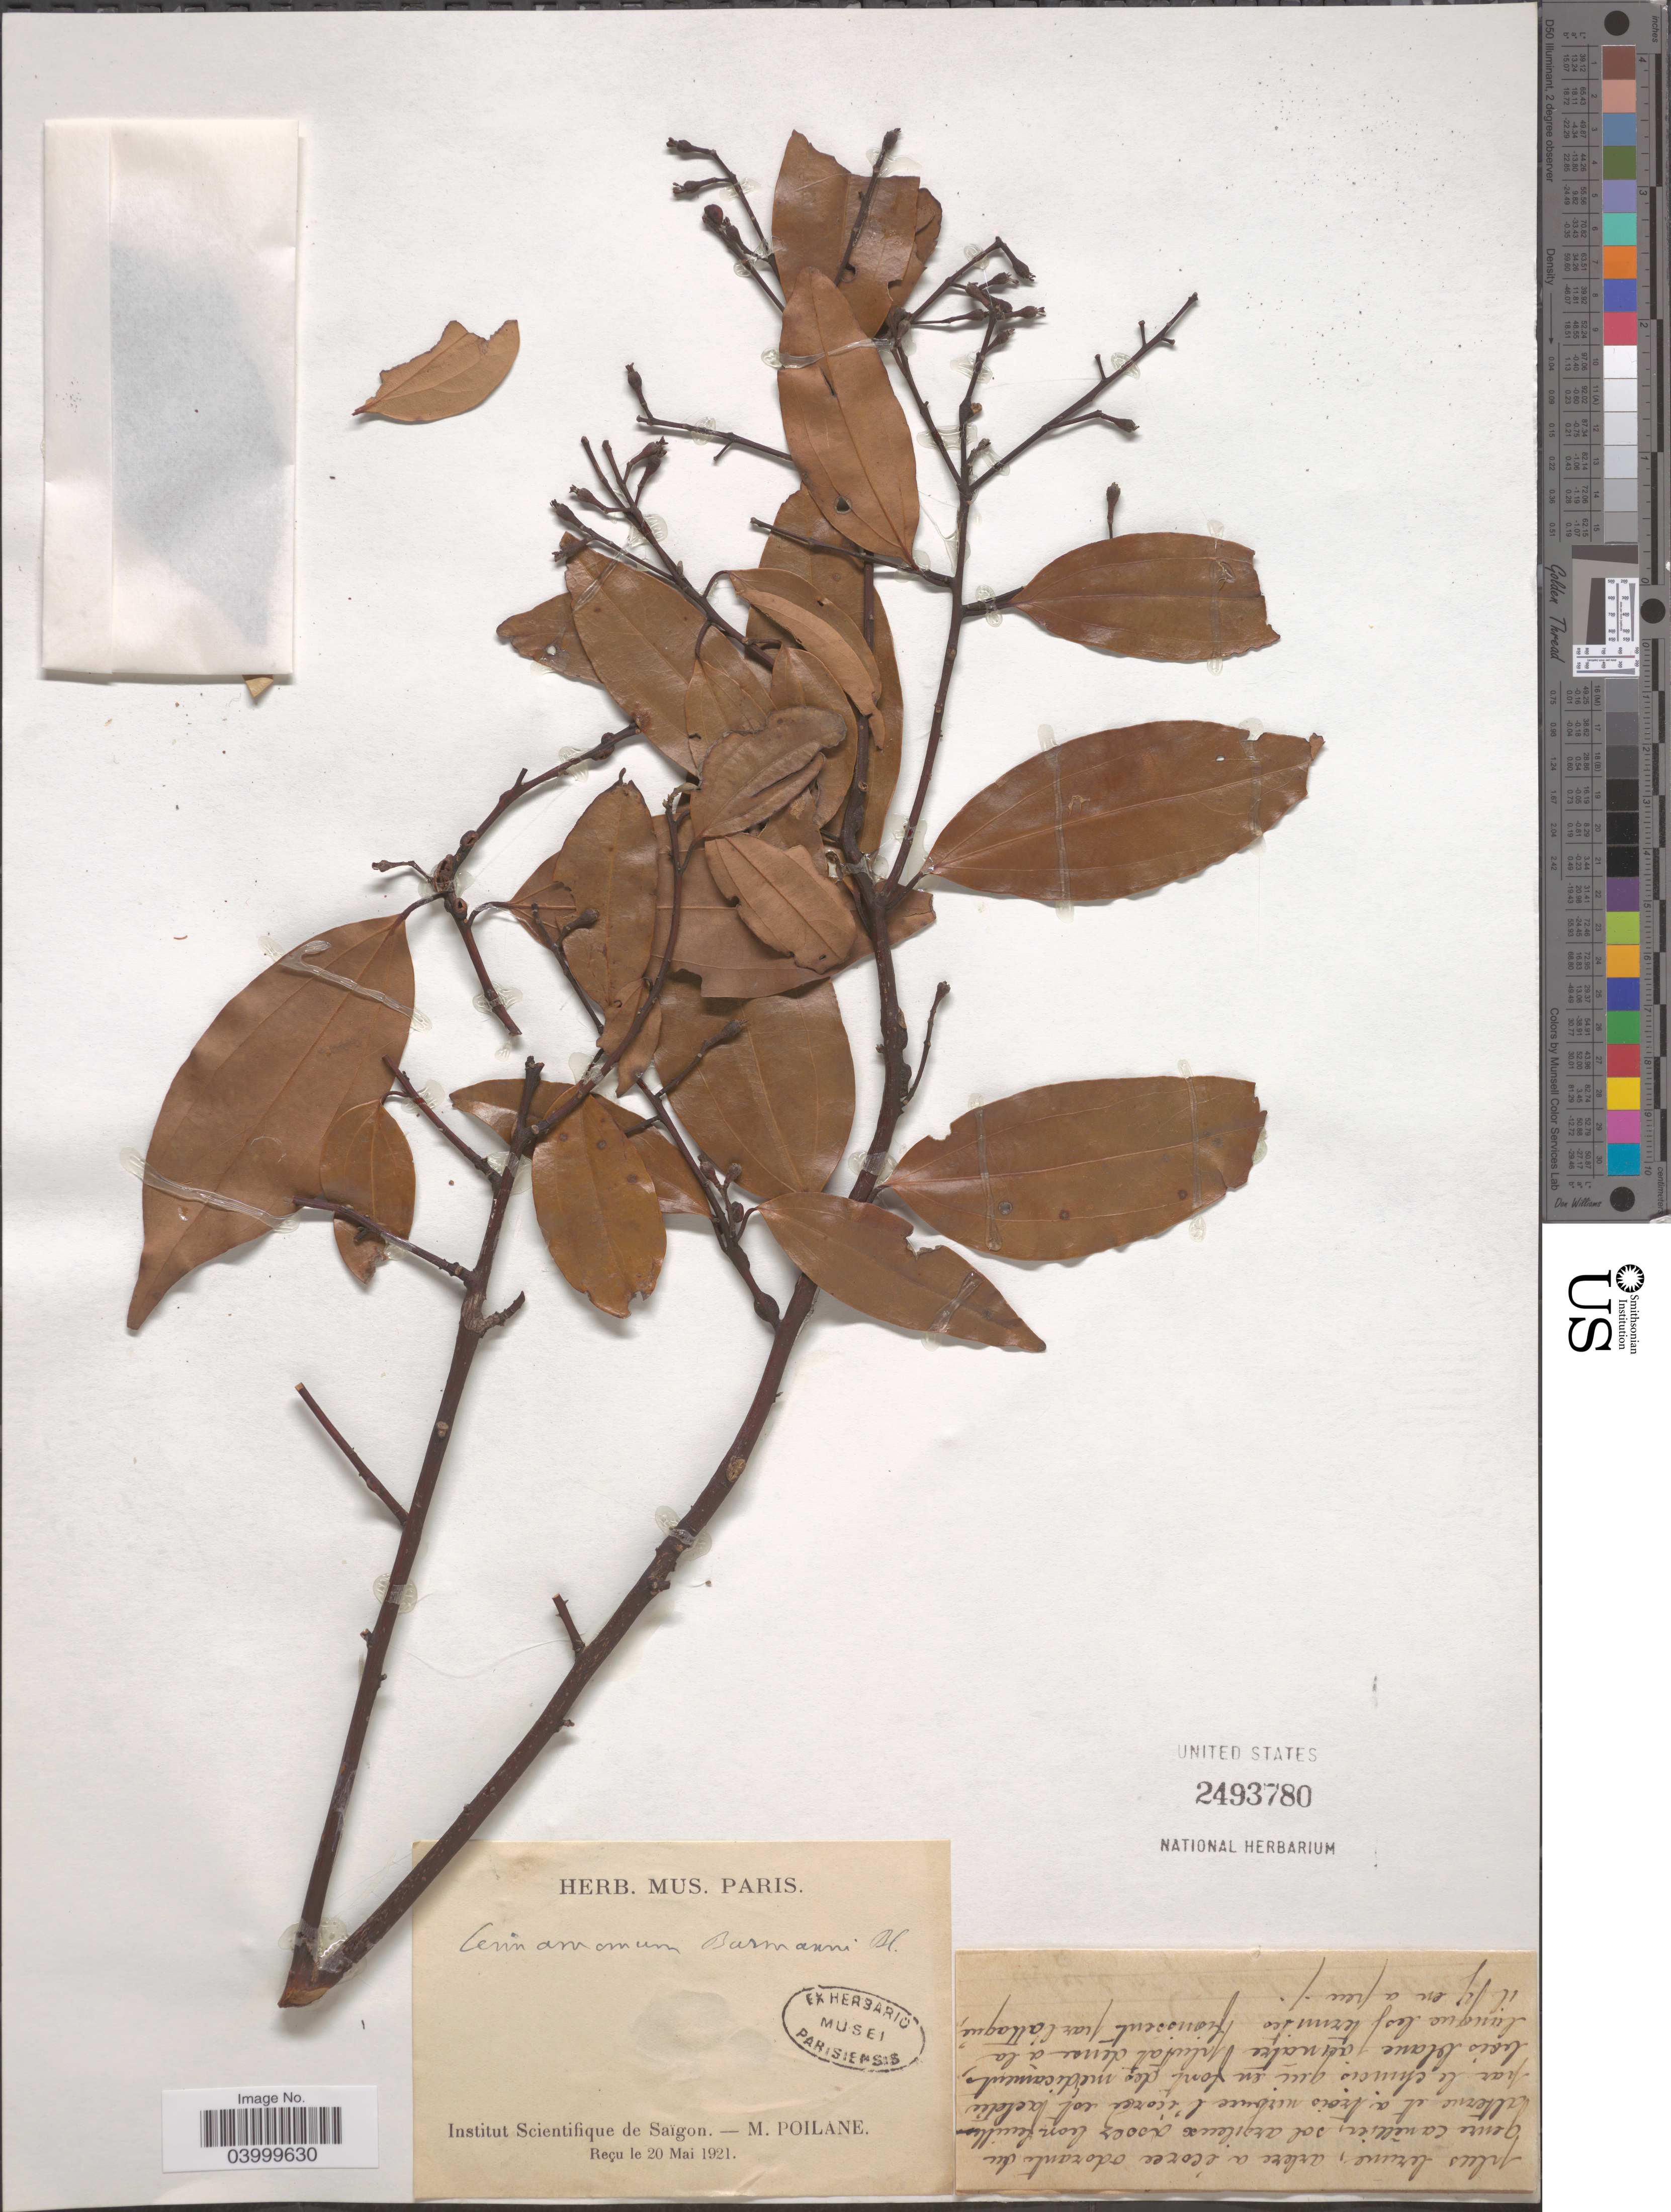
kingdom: Plantae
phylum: Tracheophyta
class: Magnoliopsida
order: Laurales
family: Lauraceae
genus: Cinnamomum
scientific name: Cinnamomum burmannii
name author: (Nees & T. Nees) Blume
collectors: M. Poilane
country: Vietnam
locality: Institut Scientifique de Saïgon.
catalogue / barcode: US 2493780